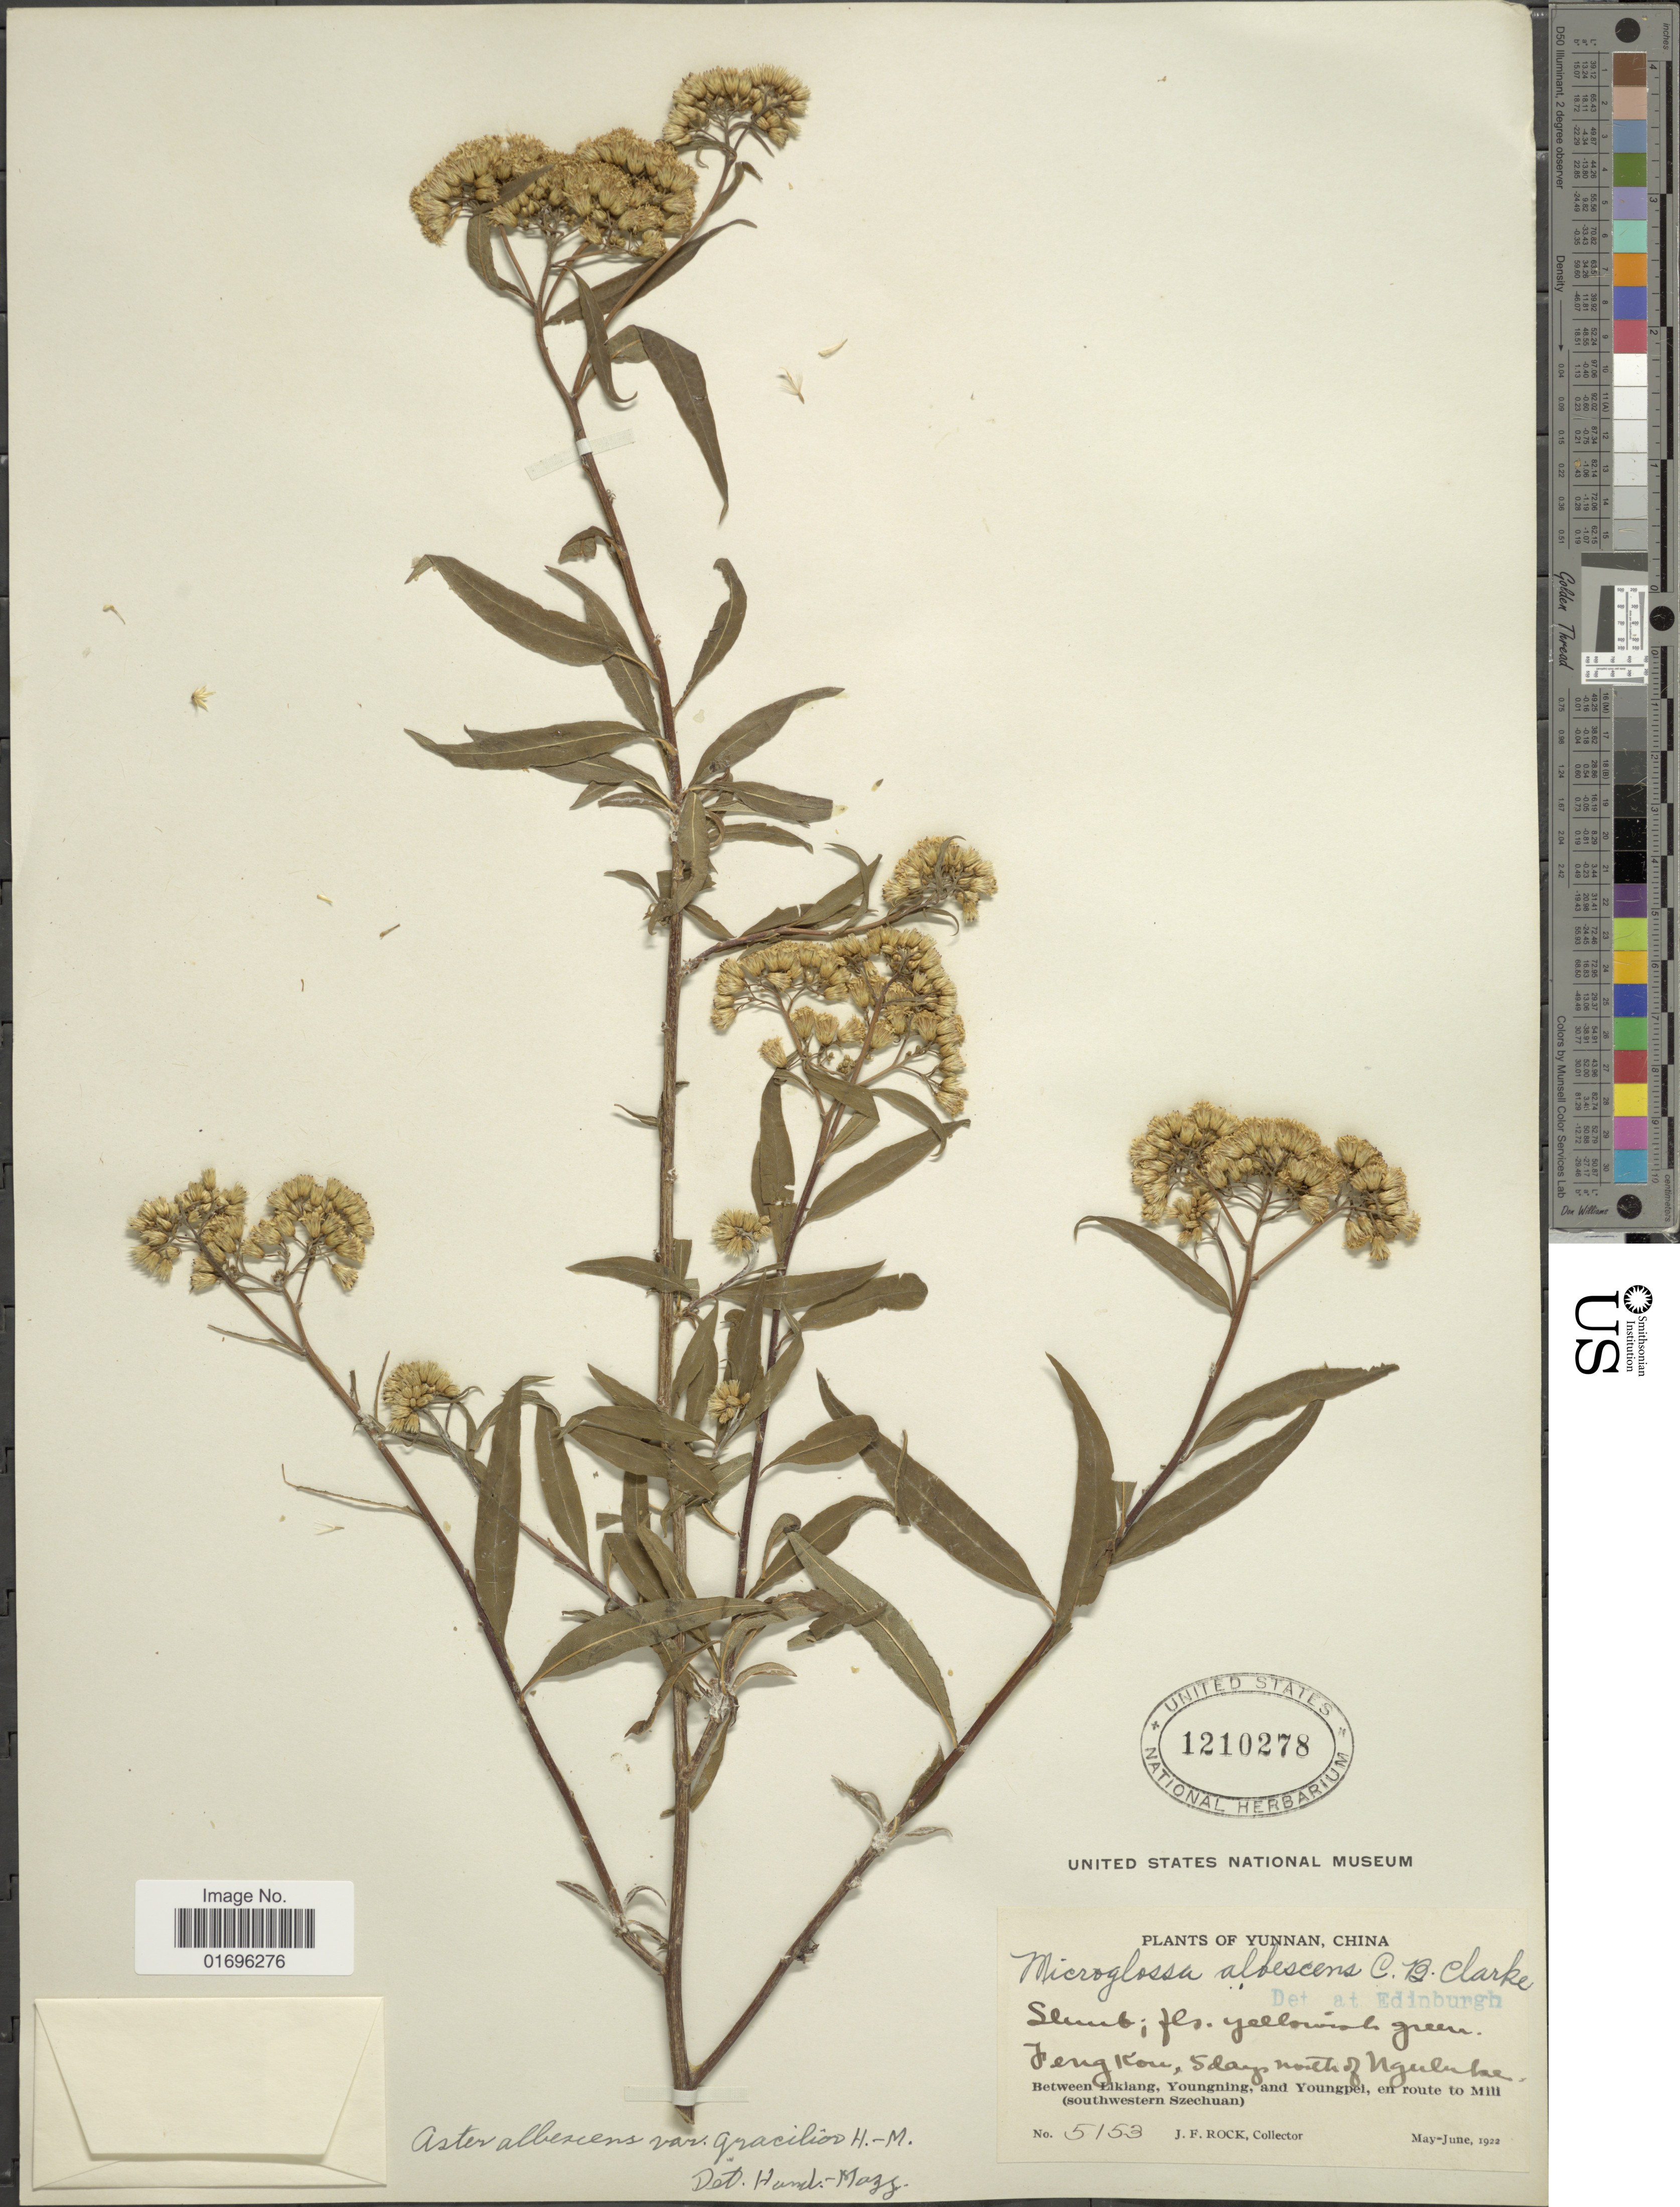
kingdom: Plantae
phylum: Tracheophyta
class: Magnoliopsida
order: Asterales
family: Asteraceae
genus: Aster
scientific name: Aster albescens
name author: Wall.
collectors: J. Rock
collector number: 5153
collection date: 1922-05/1922-06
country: China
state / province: Yunnan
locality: Feng Kou, 5 days to north of Nguluke. Between Likiang, Youngning, and Youngpei, en route to Mili (southwestern Szechuan).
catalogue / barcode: US 1210278